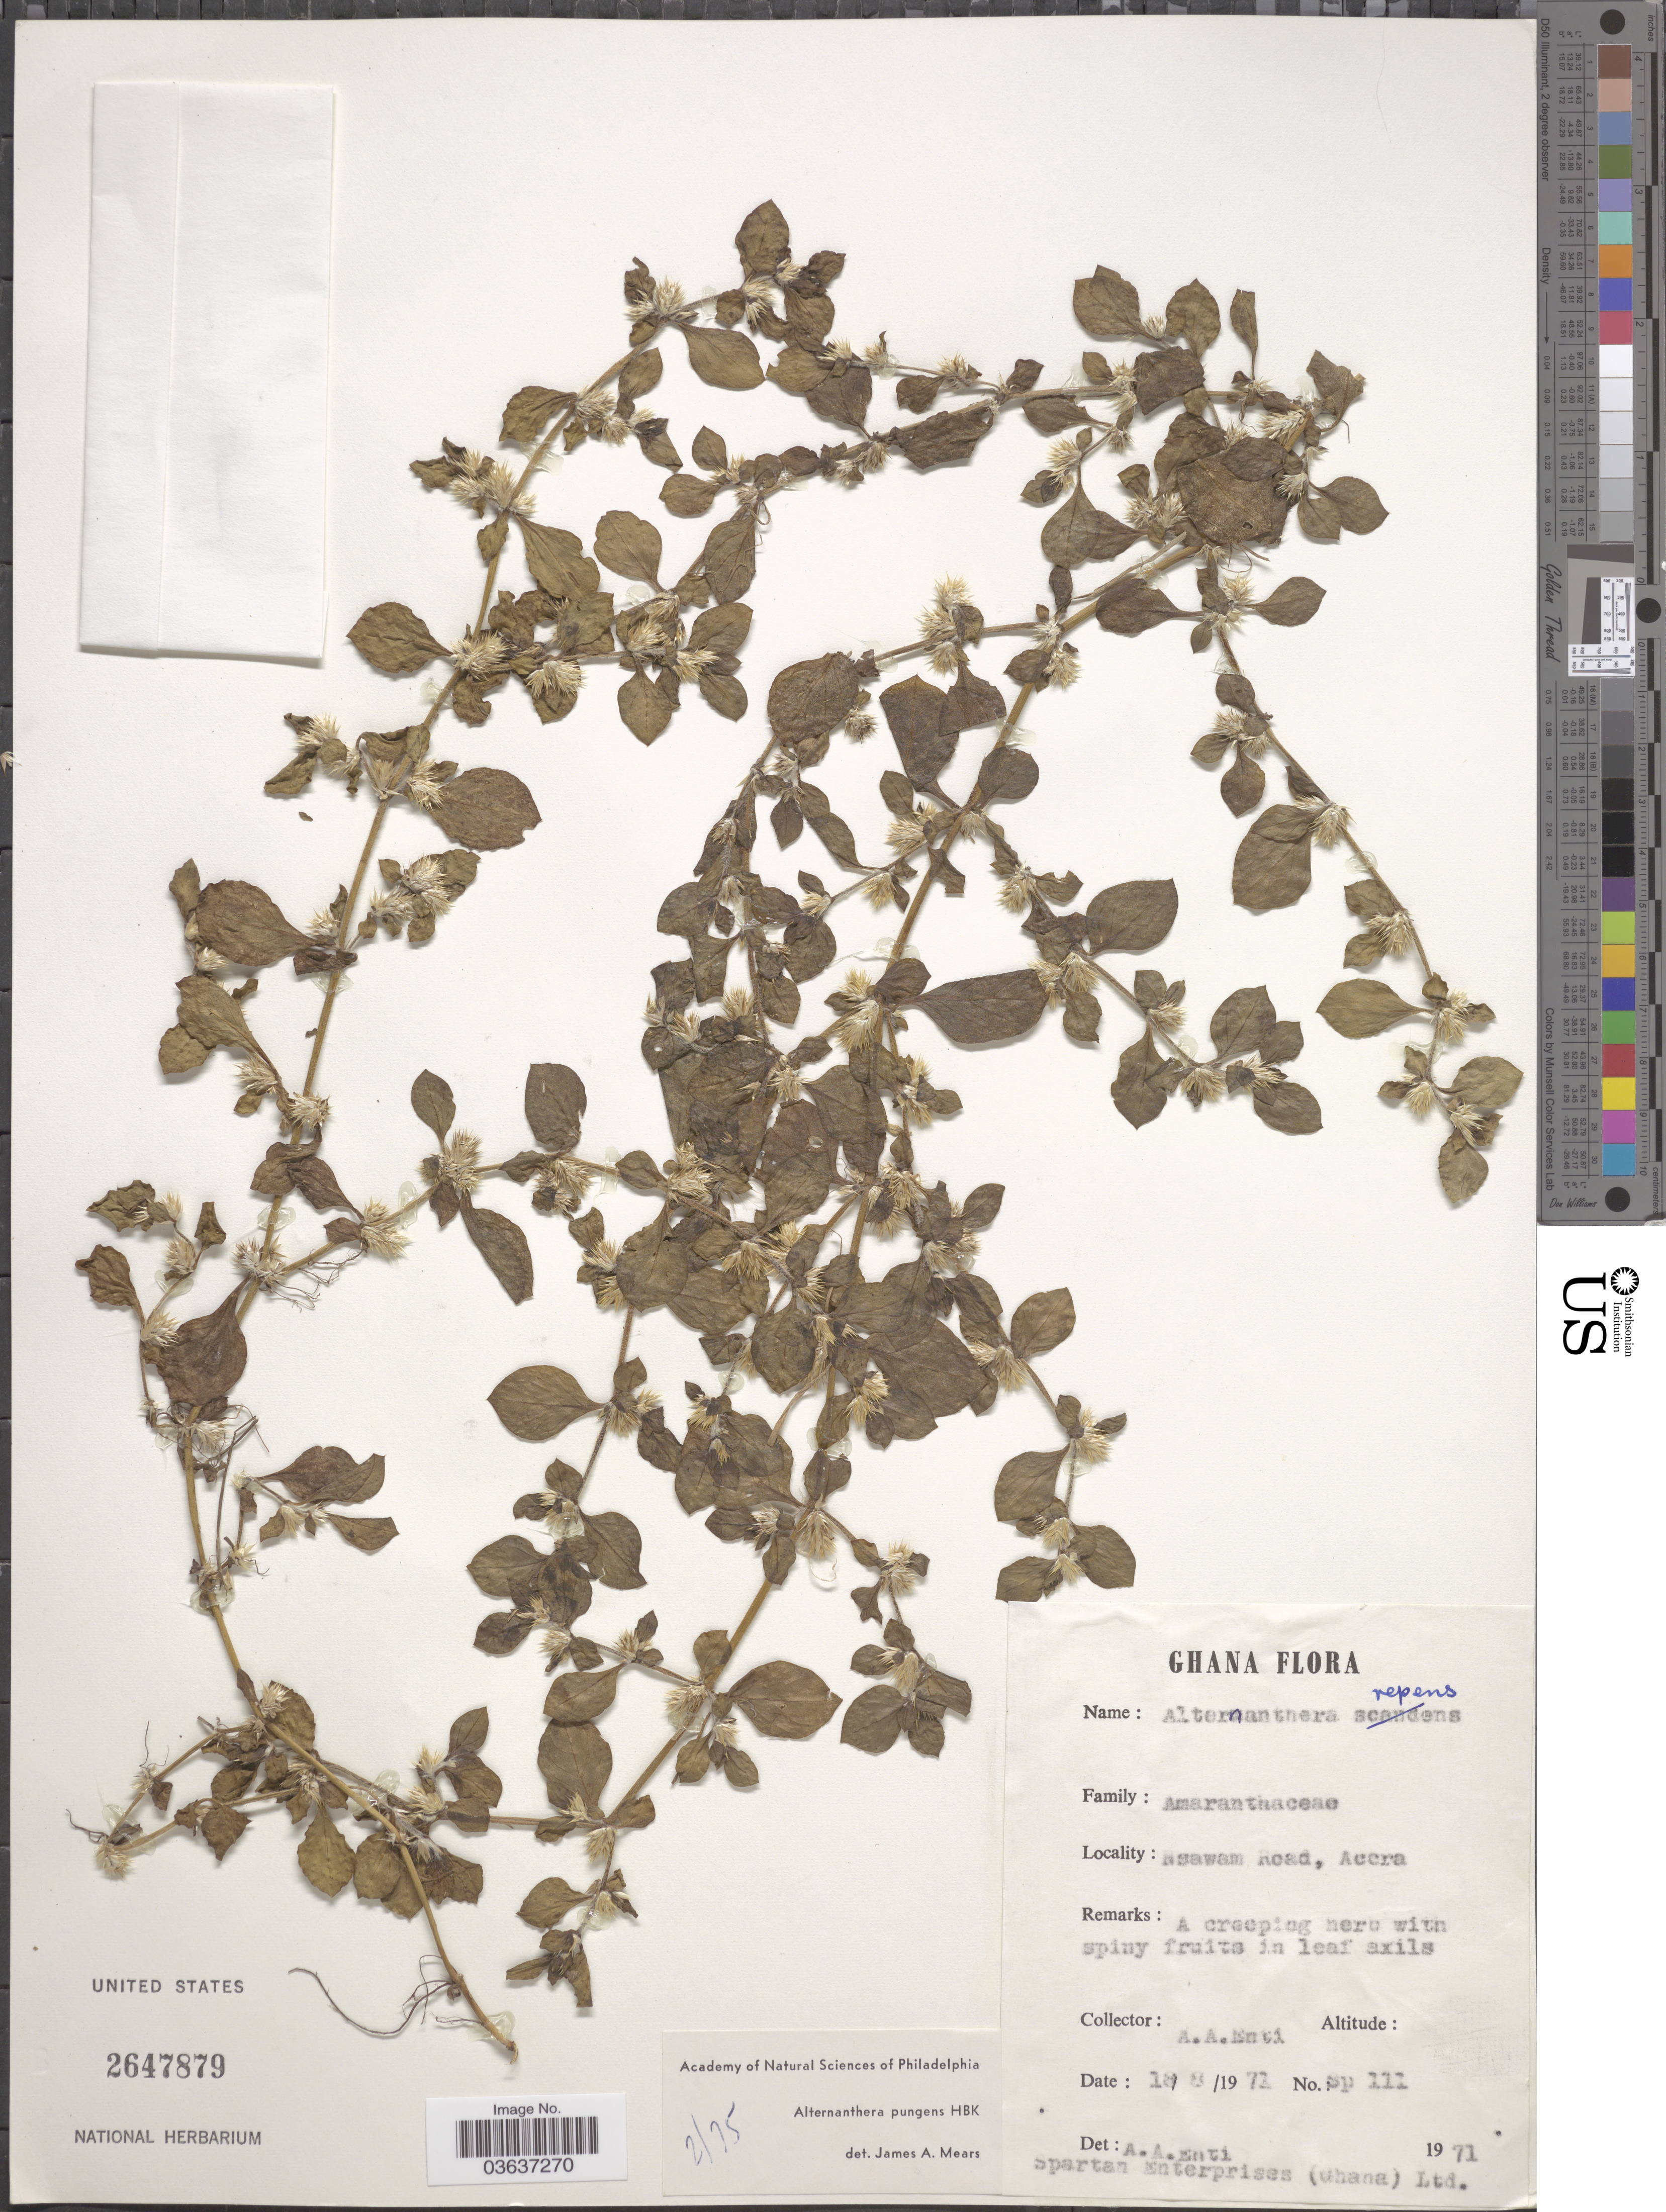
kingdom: Plantae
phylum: Tracheophyta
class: Magnoliopsida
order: Caryophyllales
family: Amaranthaceae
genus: Alternanthera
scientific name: Alternanthera pungens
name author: Kunth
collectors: A. Enti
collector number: Sp 111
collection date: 1972-08-18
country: Ghana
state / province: Greater Accra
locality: Hsawam Road, Accra.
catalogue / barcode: US 2647879